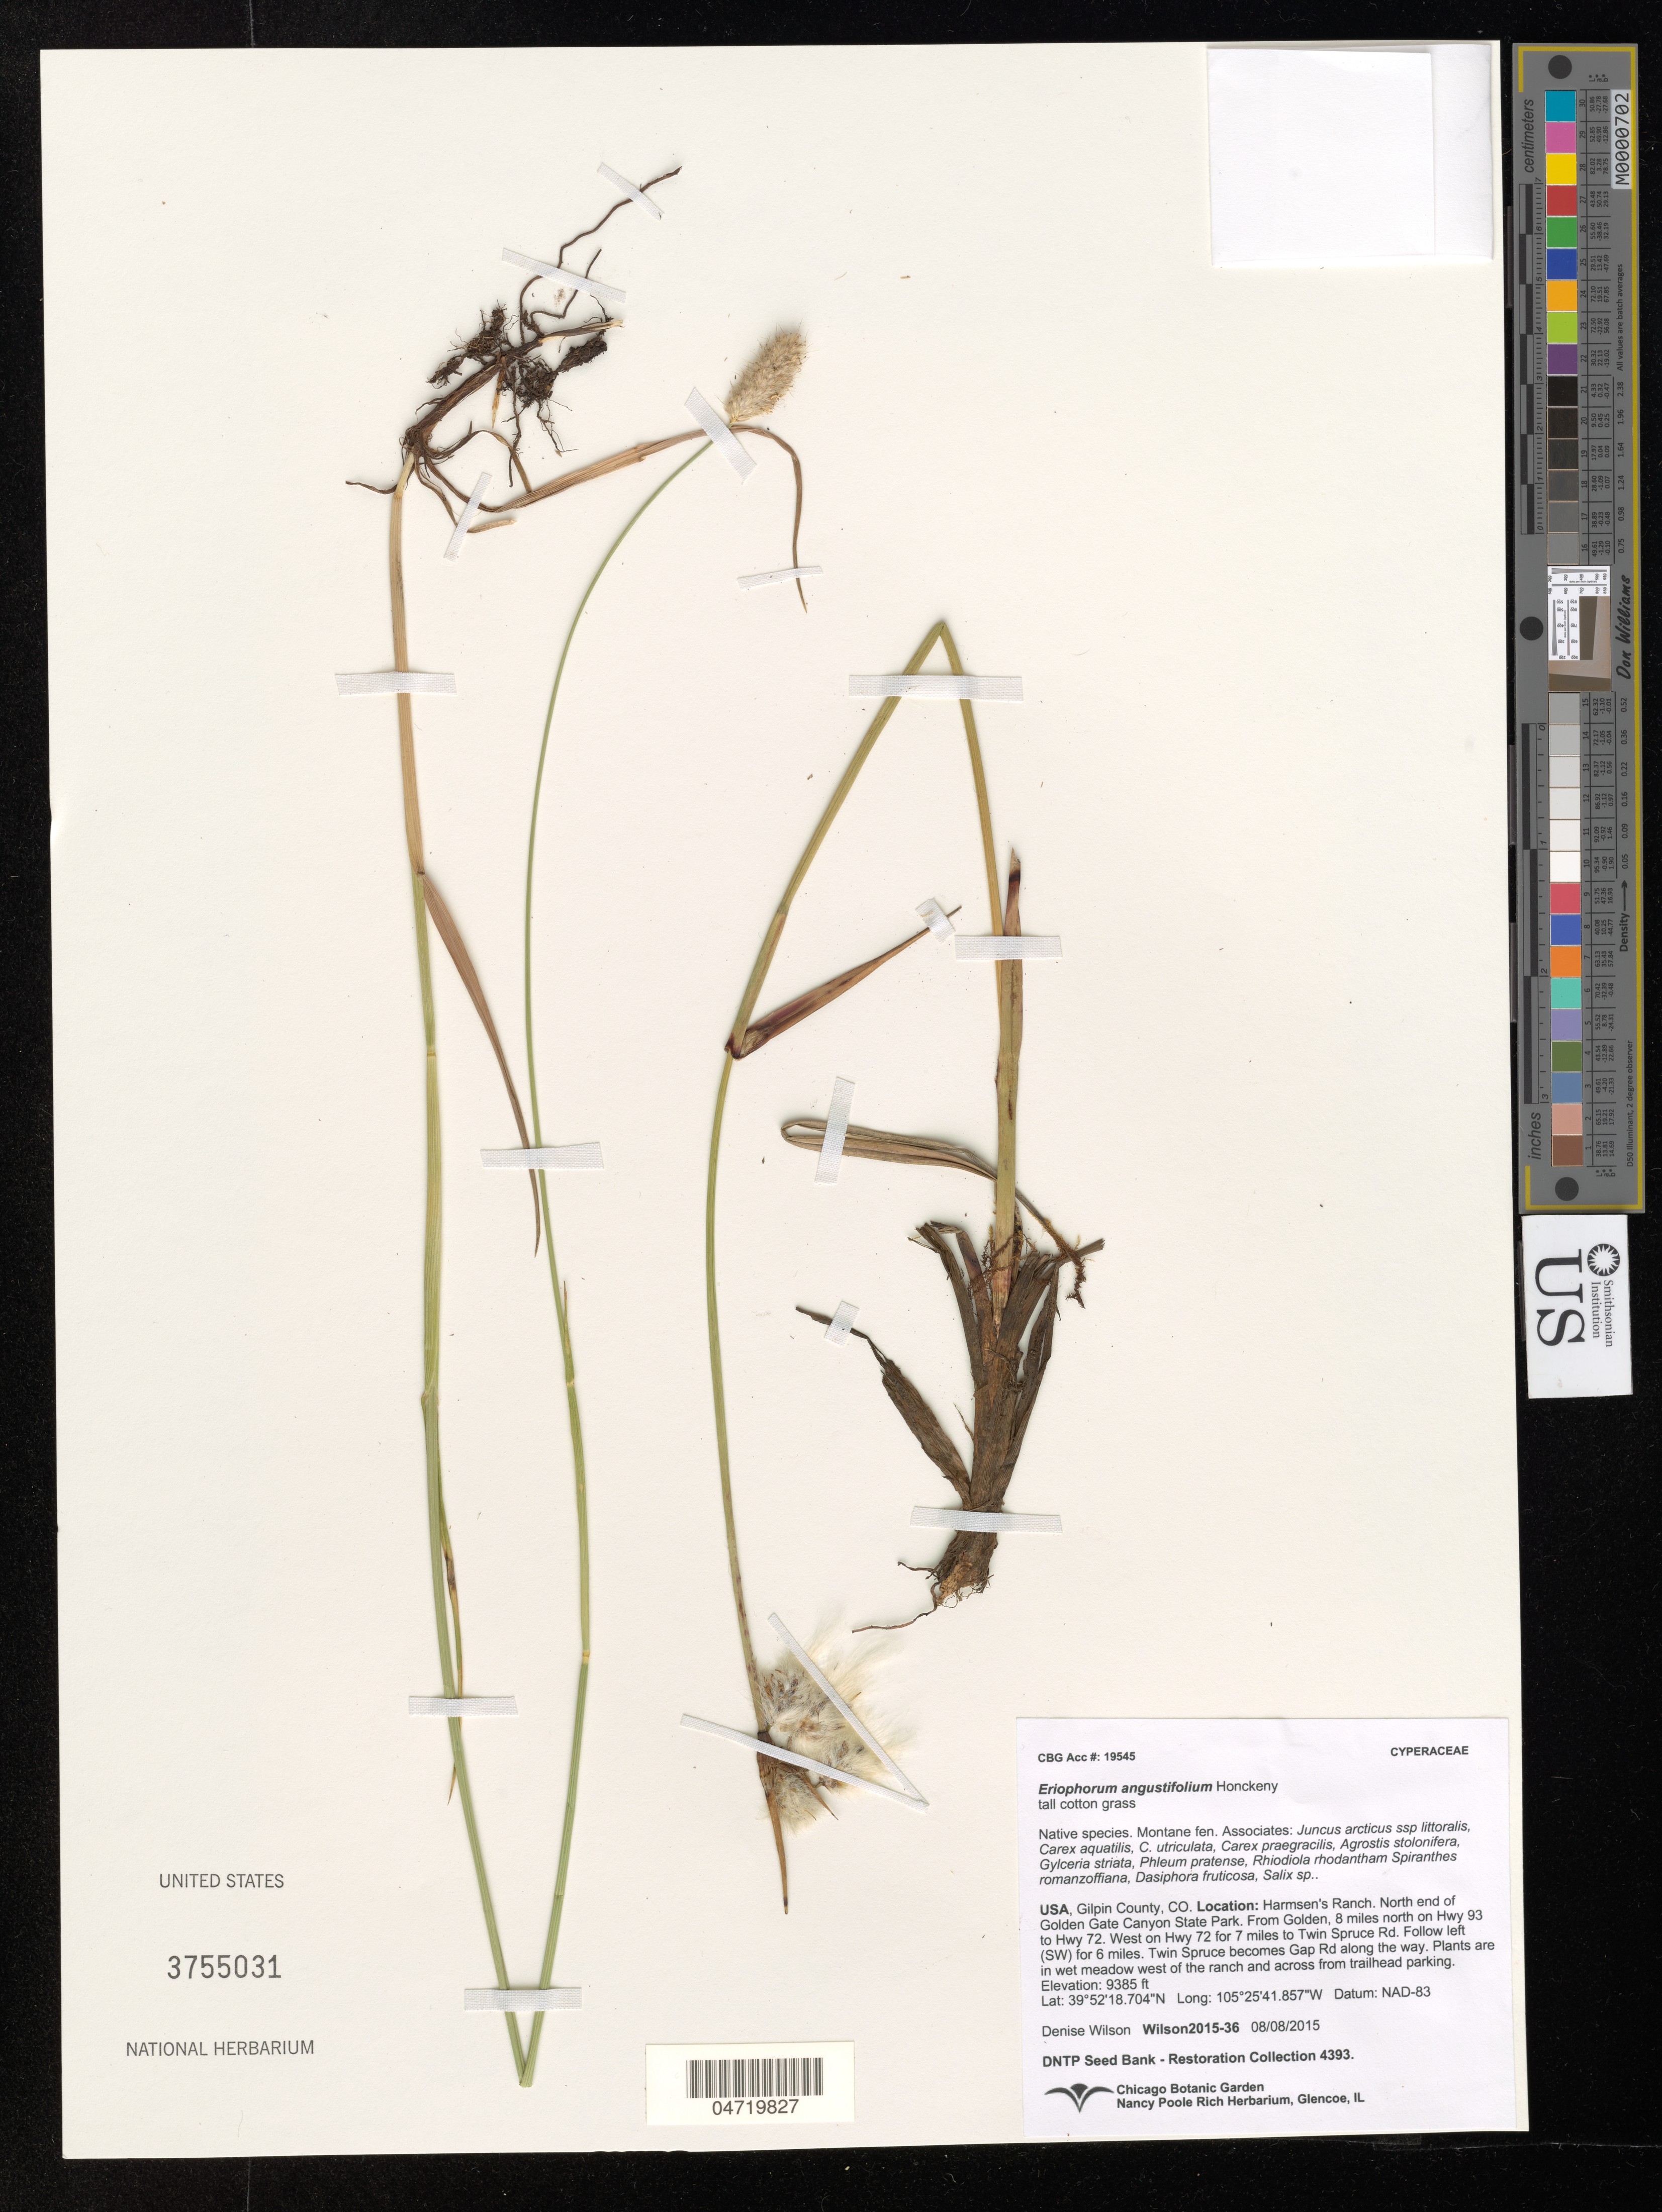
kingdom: Plantae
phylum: Tracheophyta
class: Liliopsida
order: Poales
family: Cyperaceae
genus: Eriophorum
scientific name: Eriophorum angustifolium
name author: Honck.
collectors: D. Wilson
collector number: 2015-36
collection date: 2015-08-08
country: United States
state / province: Colorado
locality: Gilpin County, CO. Harmsen's Ranch. North end of Golden Gate Canyon State Park: From Golden, 8 miles north on Hwy 93 to Hwy 72. West on Hwy 72 for 7 miles to Twin Spruce Road. Follow left (SW) for 6 miles. Twin Spruce becomes Gap Rd along the way. Plants are in wet meadow west of the Ranch and across from trailhead parking.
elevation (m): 2861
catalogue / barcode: US 3755031